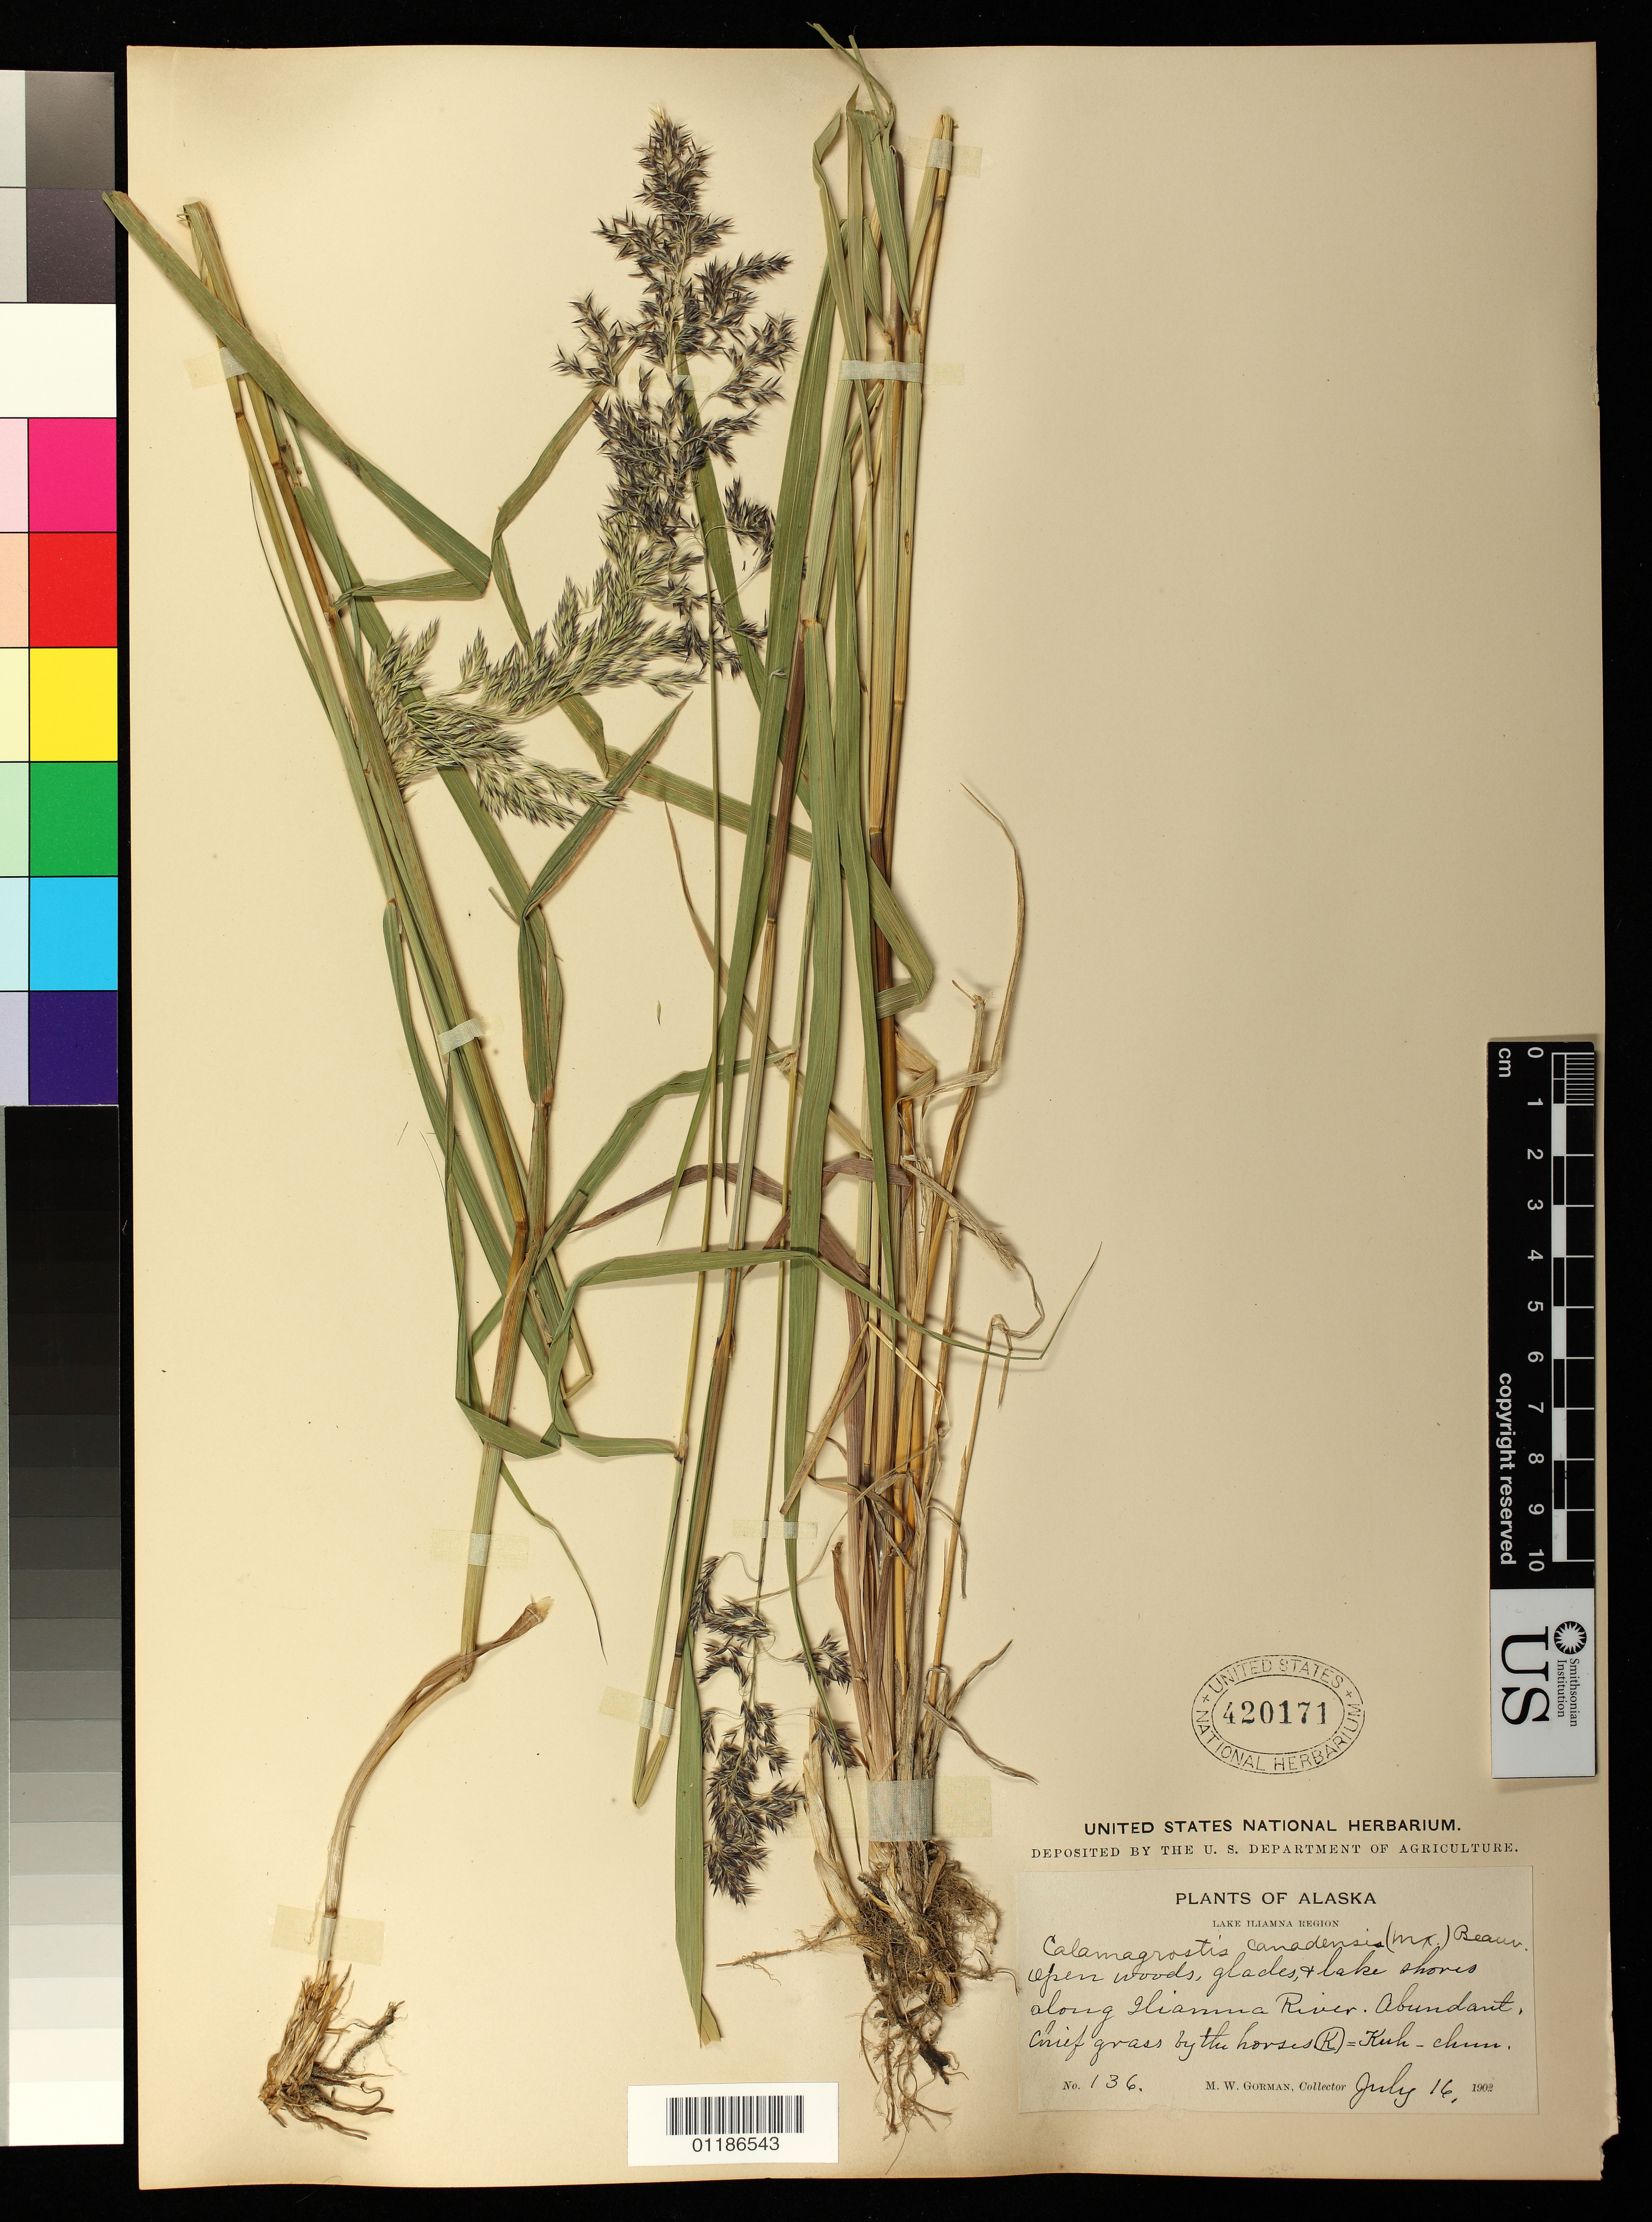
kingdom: Plantae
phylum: Tracheophyta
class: Liliopsida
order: Poales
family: Poaceae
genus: Calamagrostis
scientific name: Calamagrostis canadensis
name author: (Michx.) P. Beauv.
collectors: M. W. Gorman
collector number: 136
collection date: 1902-07-16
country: United States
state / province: Alaska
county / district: Lake and Peninsula Borough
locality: Open woods, glades, and lake shores along Iliamna River.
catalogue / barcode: US 420171